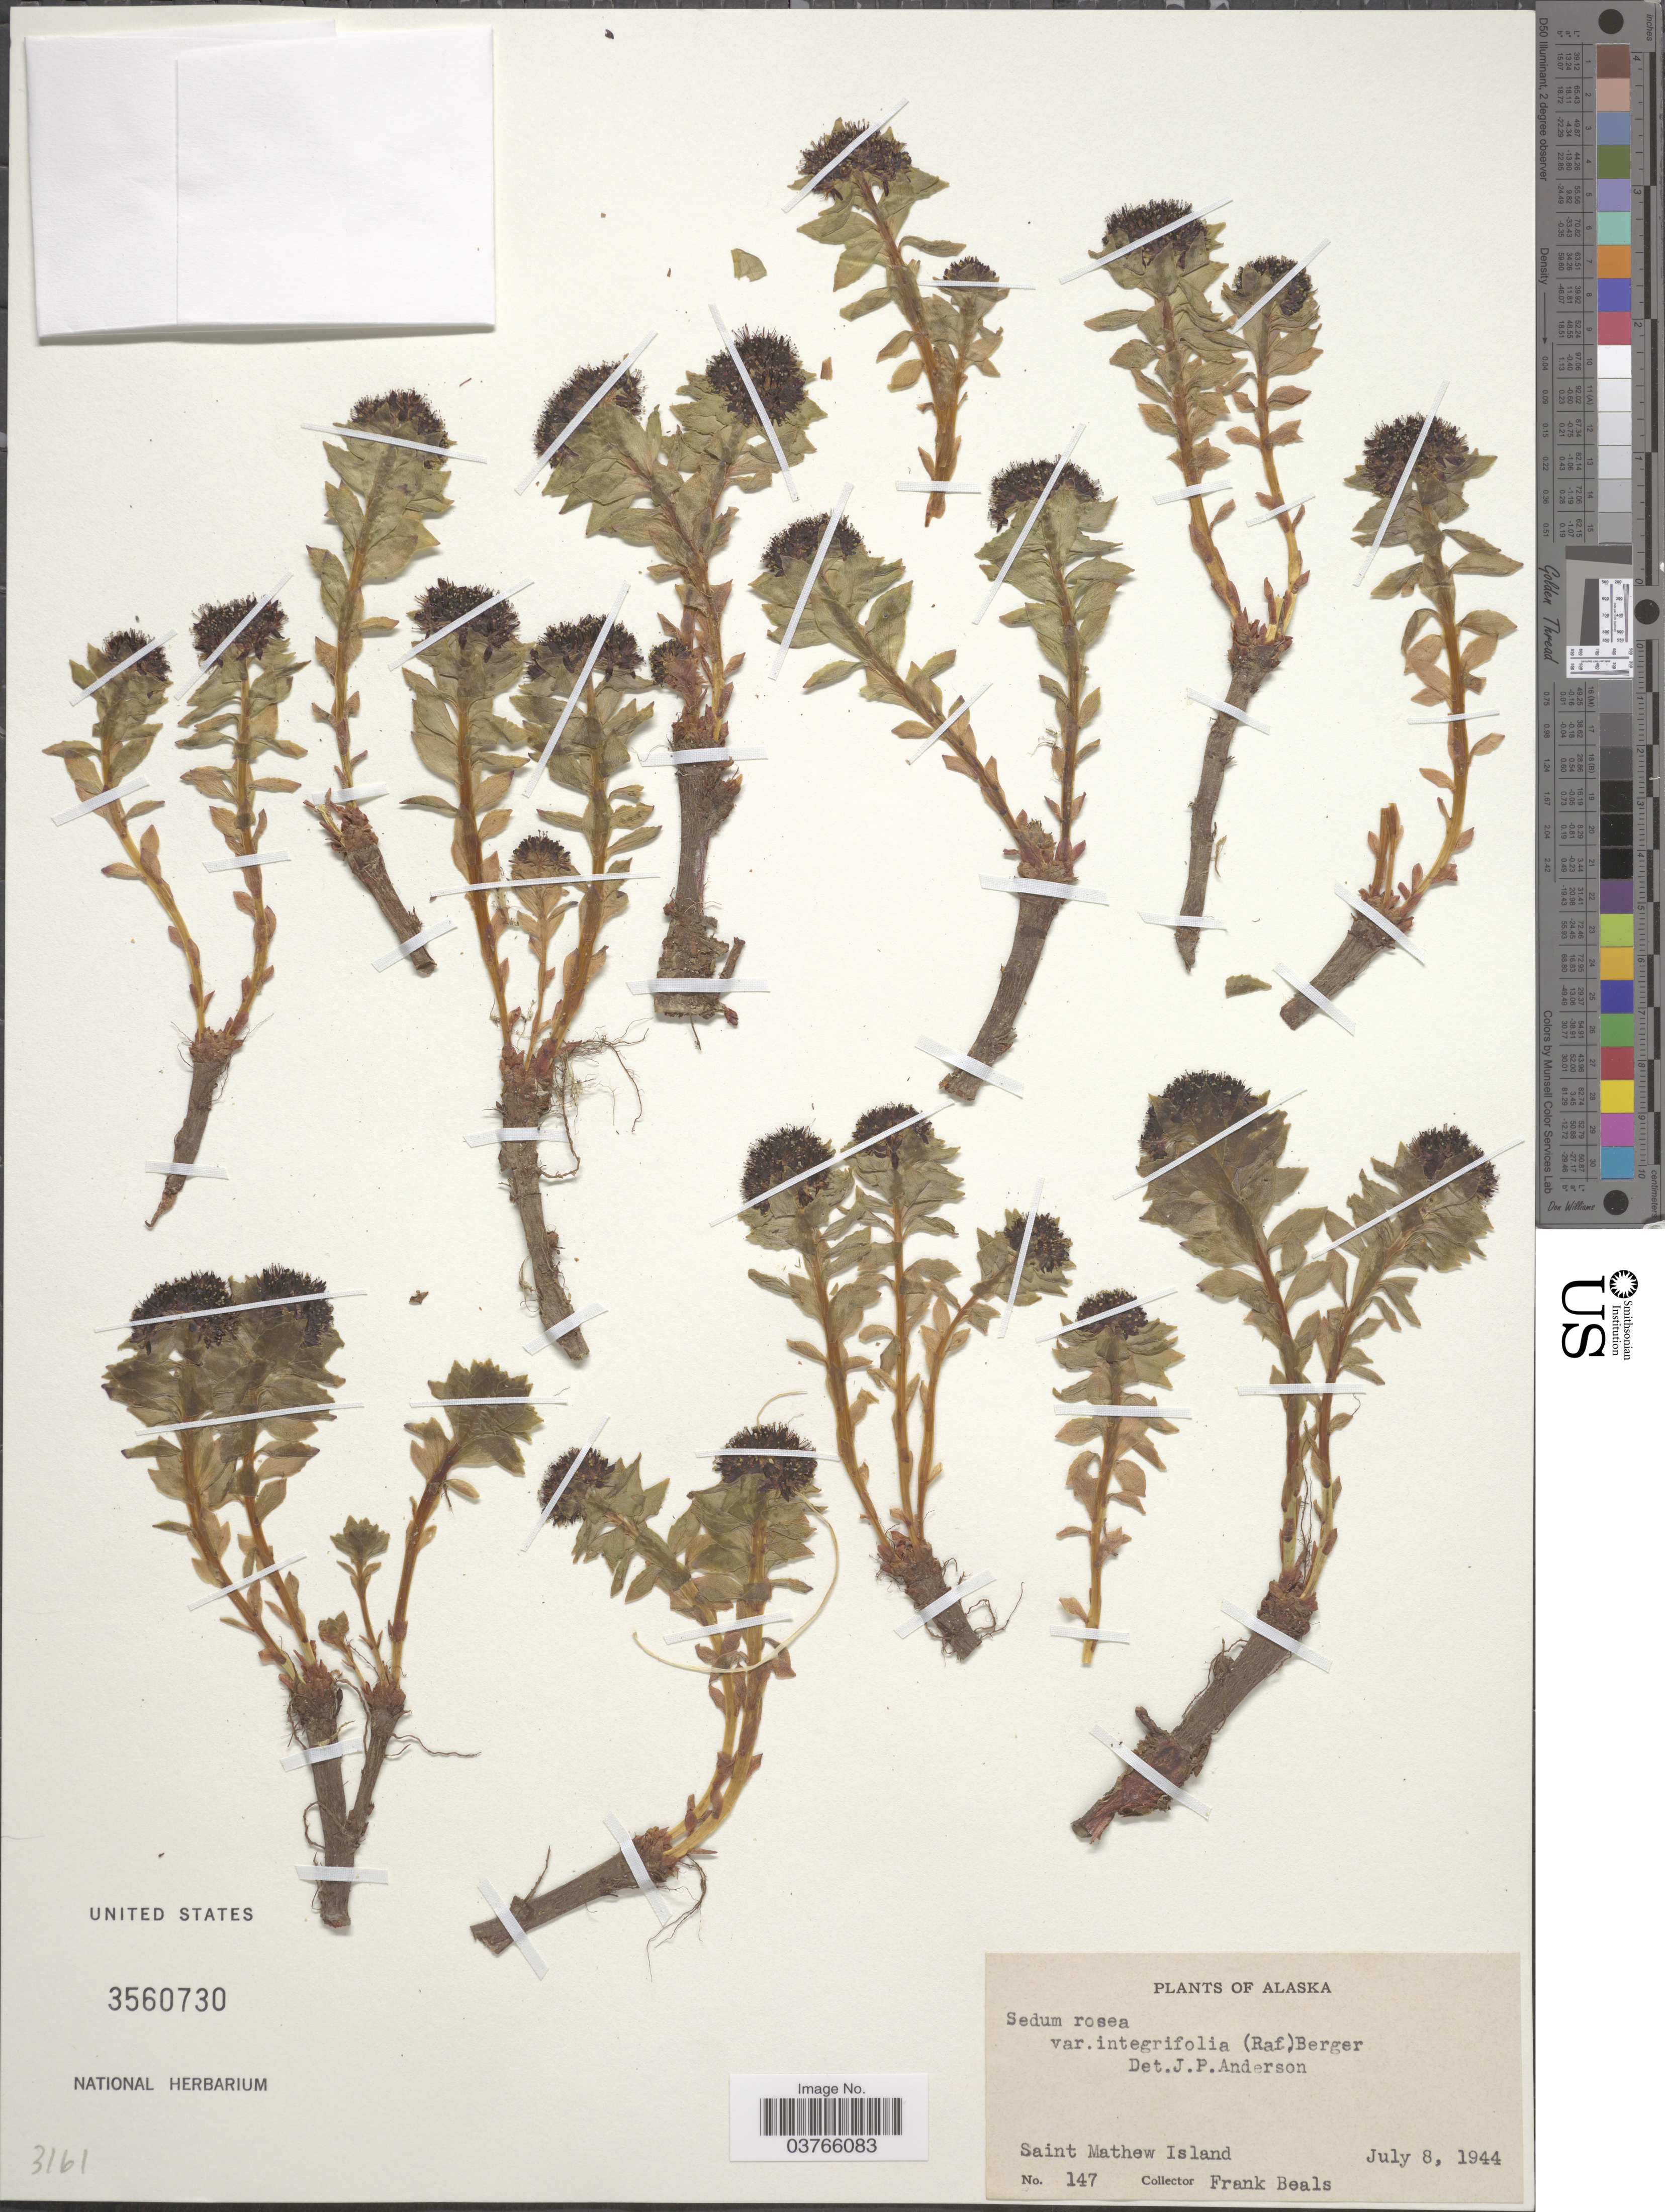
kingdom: Plantae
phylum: Tracheophyta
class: Magnoliopsida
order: Saxifragales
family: Crassulaceae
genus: Rhodiola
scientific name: Rhodiola integrifolia subsp. integrifolia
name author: Raf.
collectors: F. Beals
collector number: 147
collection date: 1944-07-08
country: United States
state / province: Alaska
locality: Saint Mathew Island.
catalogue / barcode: US 3560730